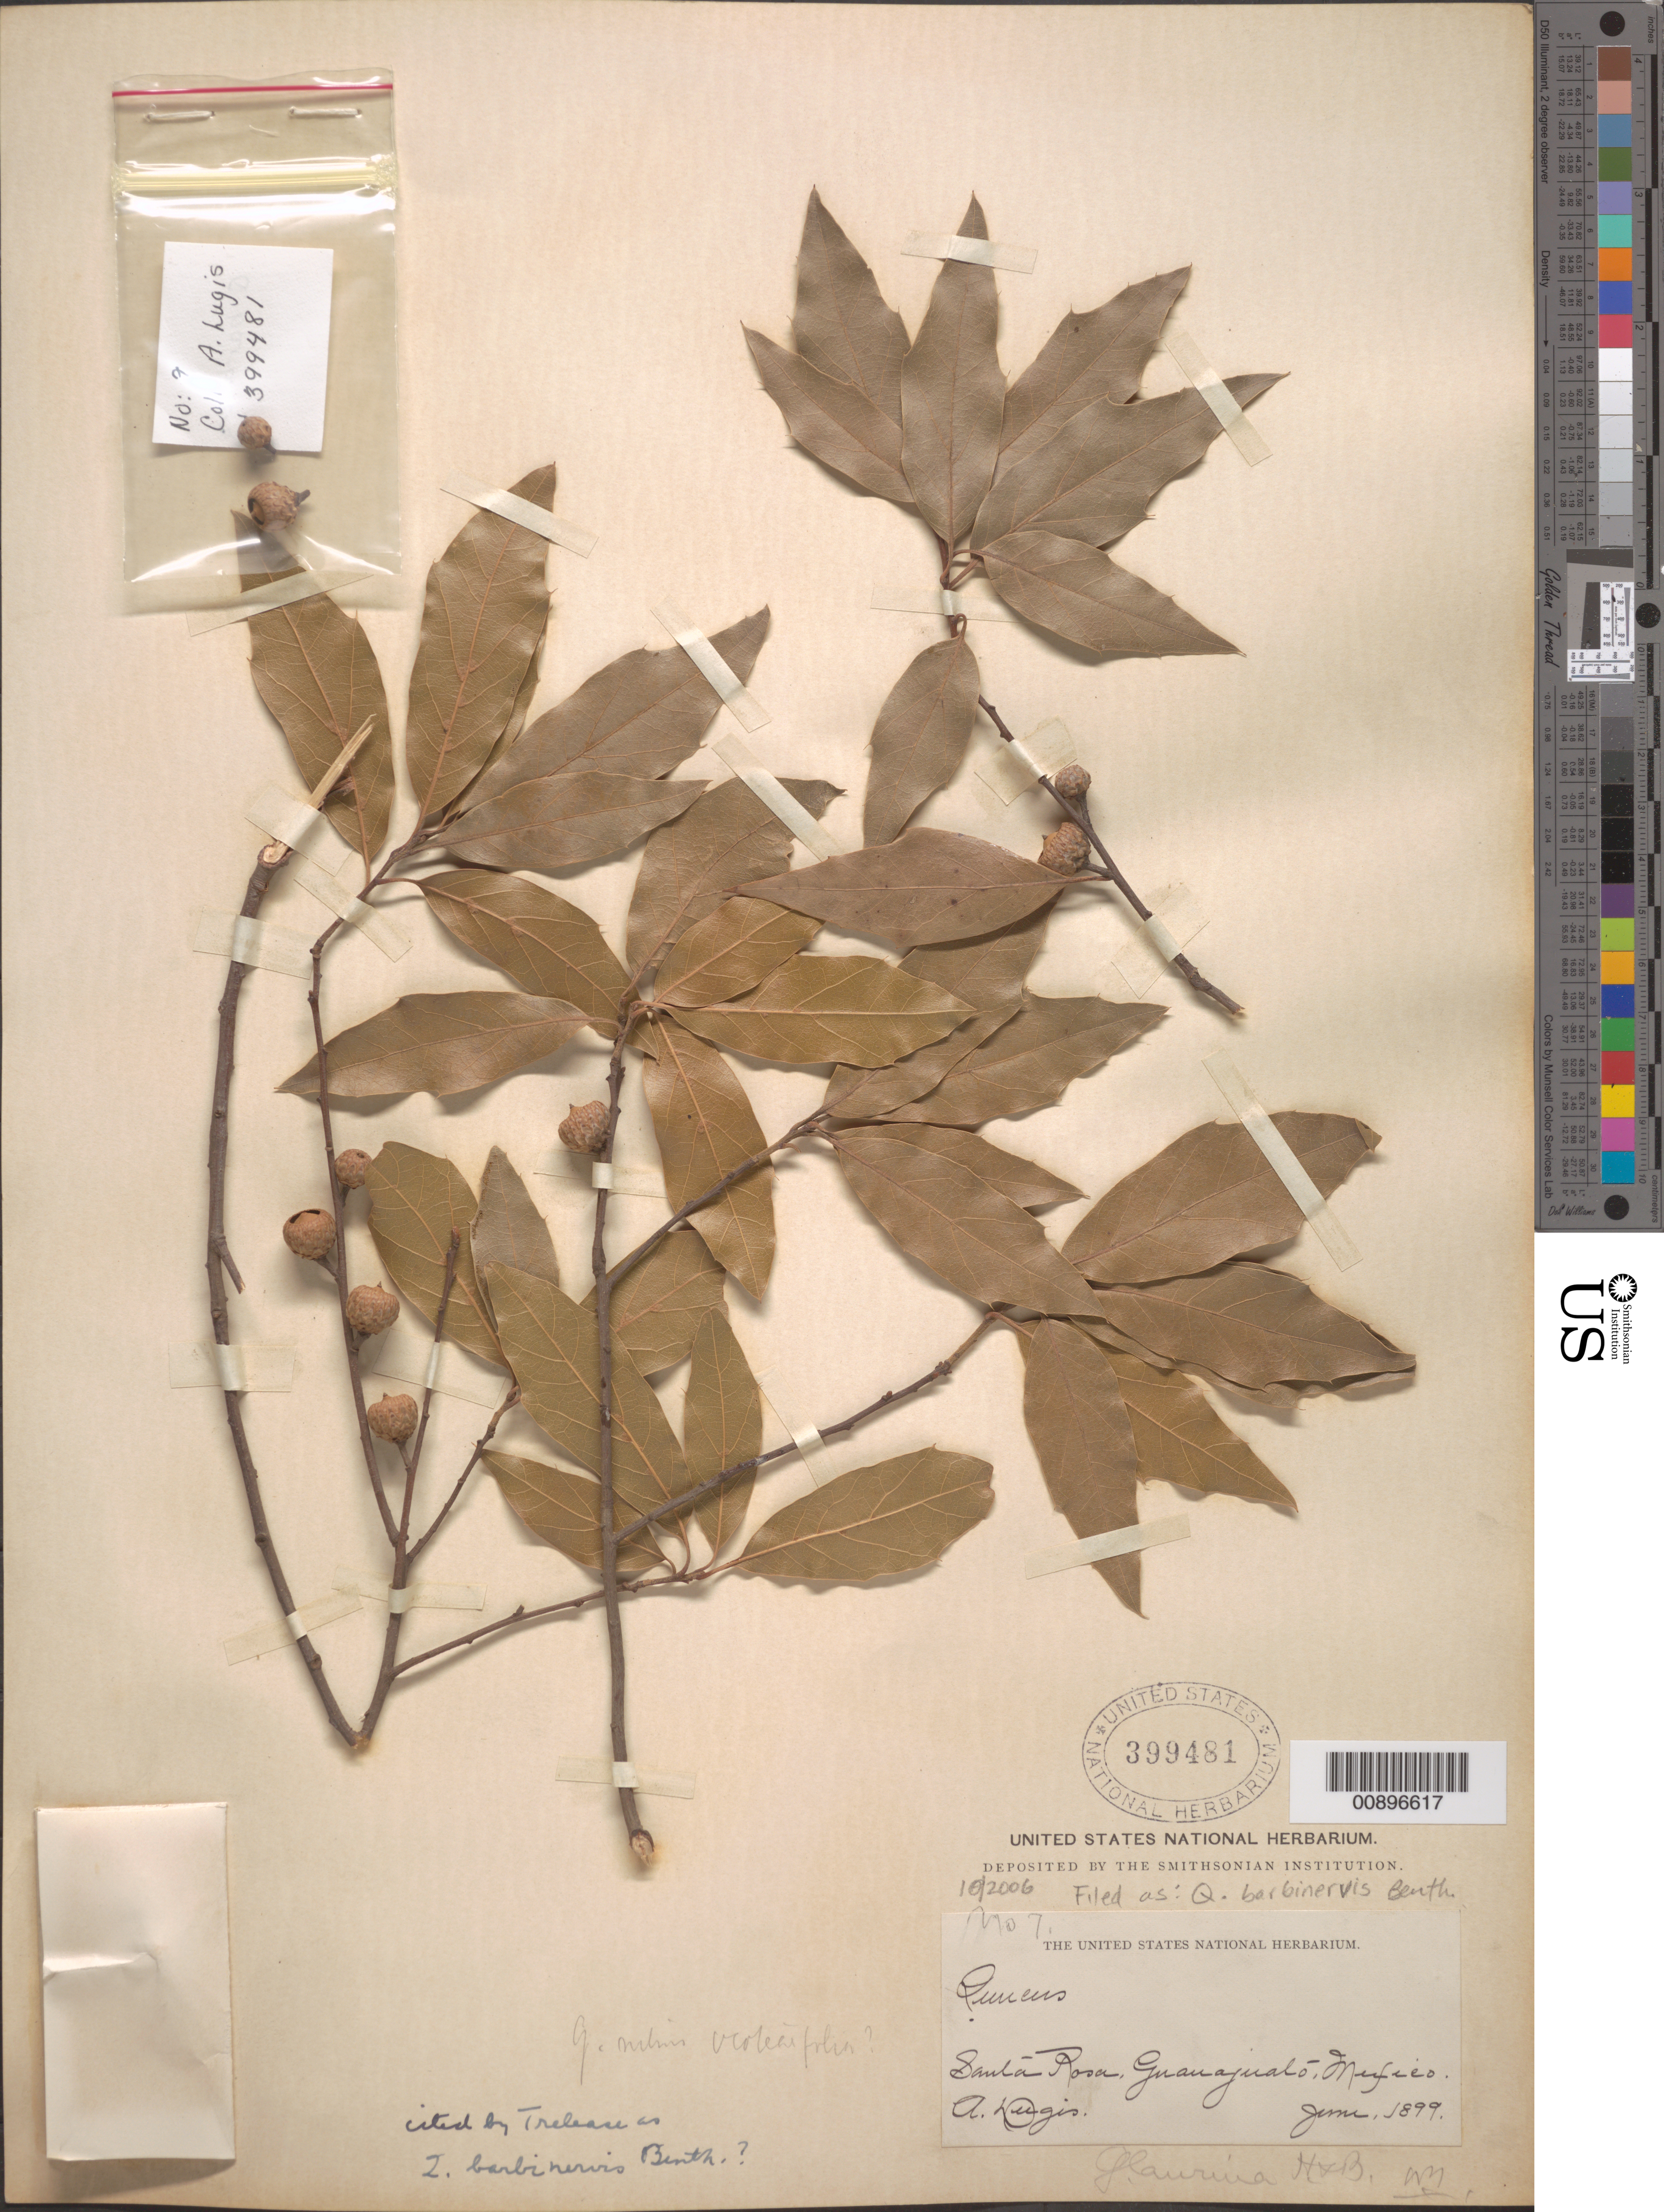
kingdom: Plantae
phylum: Tracheophyta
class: Magnoliopsida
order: Fagales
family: Fagaceae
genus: Quercus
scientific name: Quercus barbinervis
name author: Benth.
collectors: A. Dugès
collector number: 7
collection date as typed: Jun 1899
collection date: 1899-06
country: Mexico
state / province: Guanajuato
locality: Santa Rosa, Guanajuato.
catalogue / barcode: US 399481